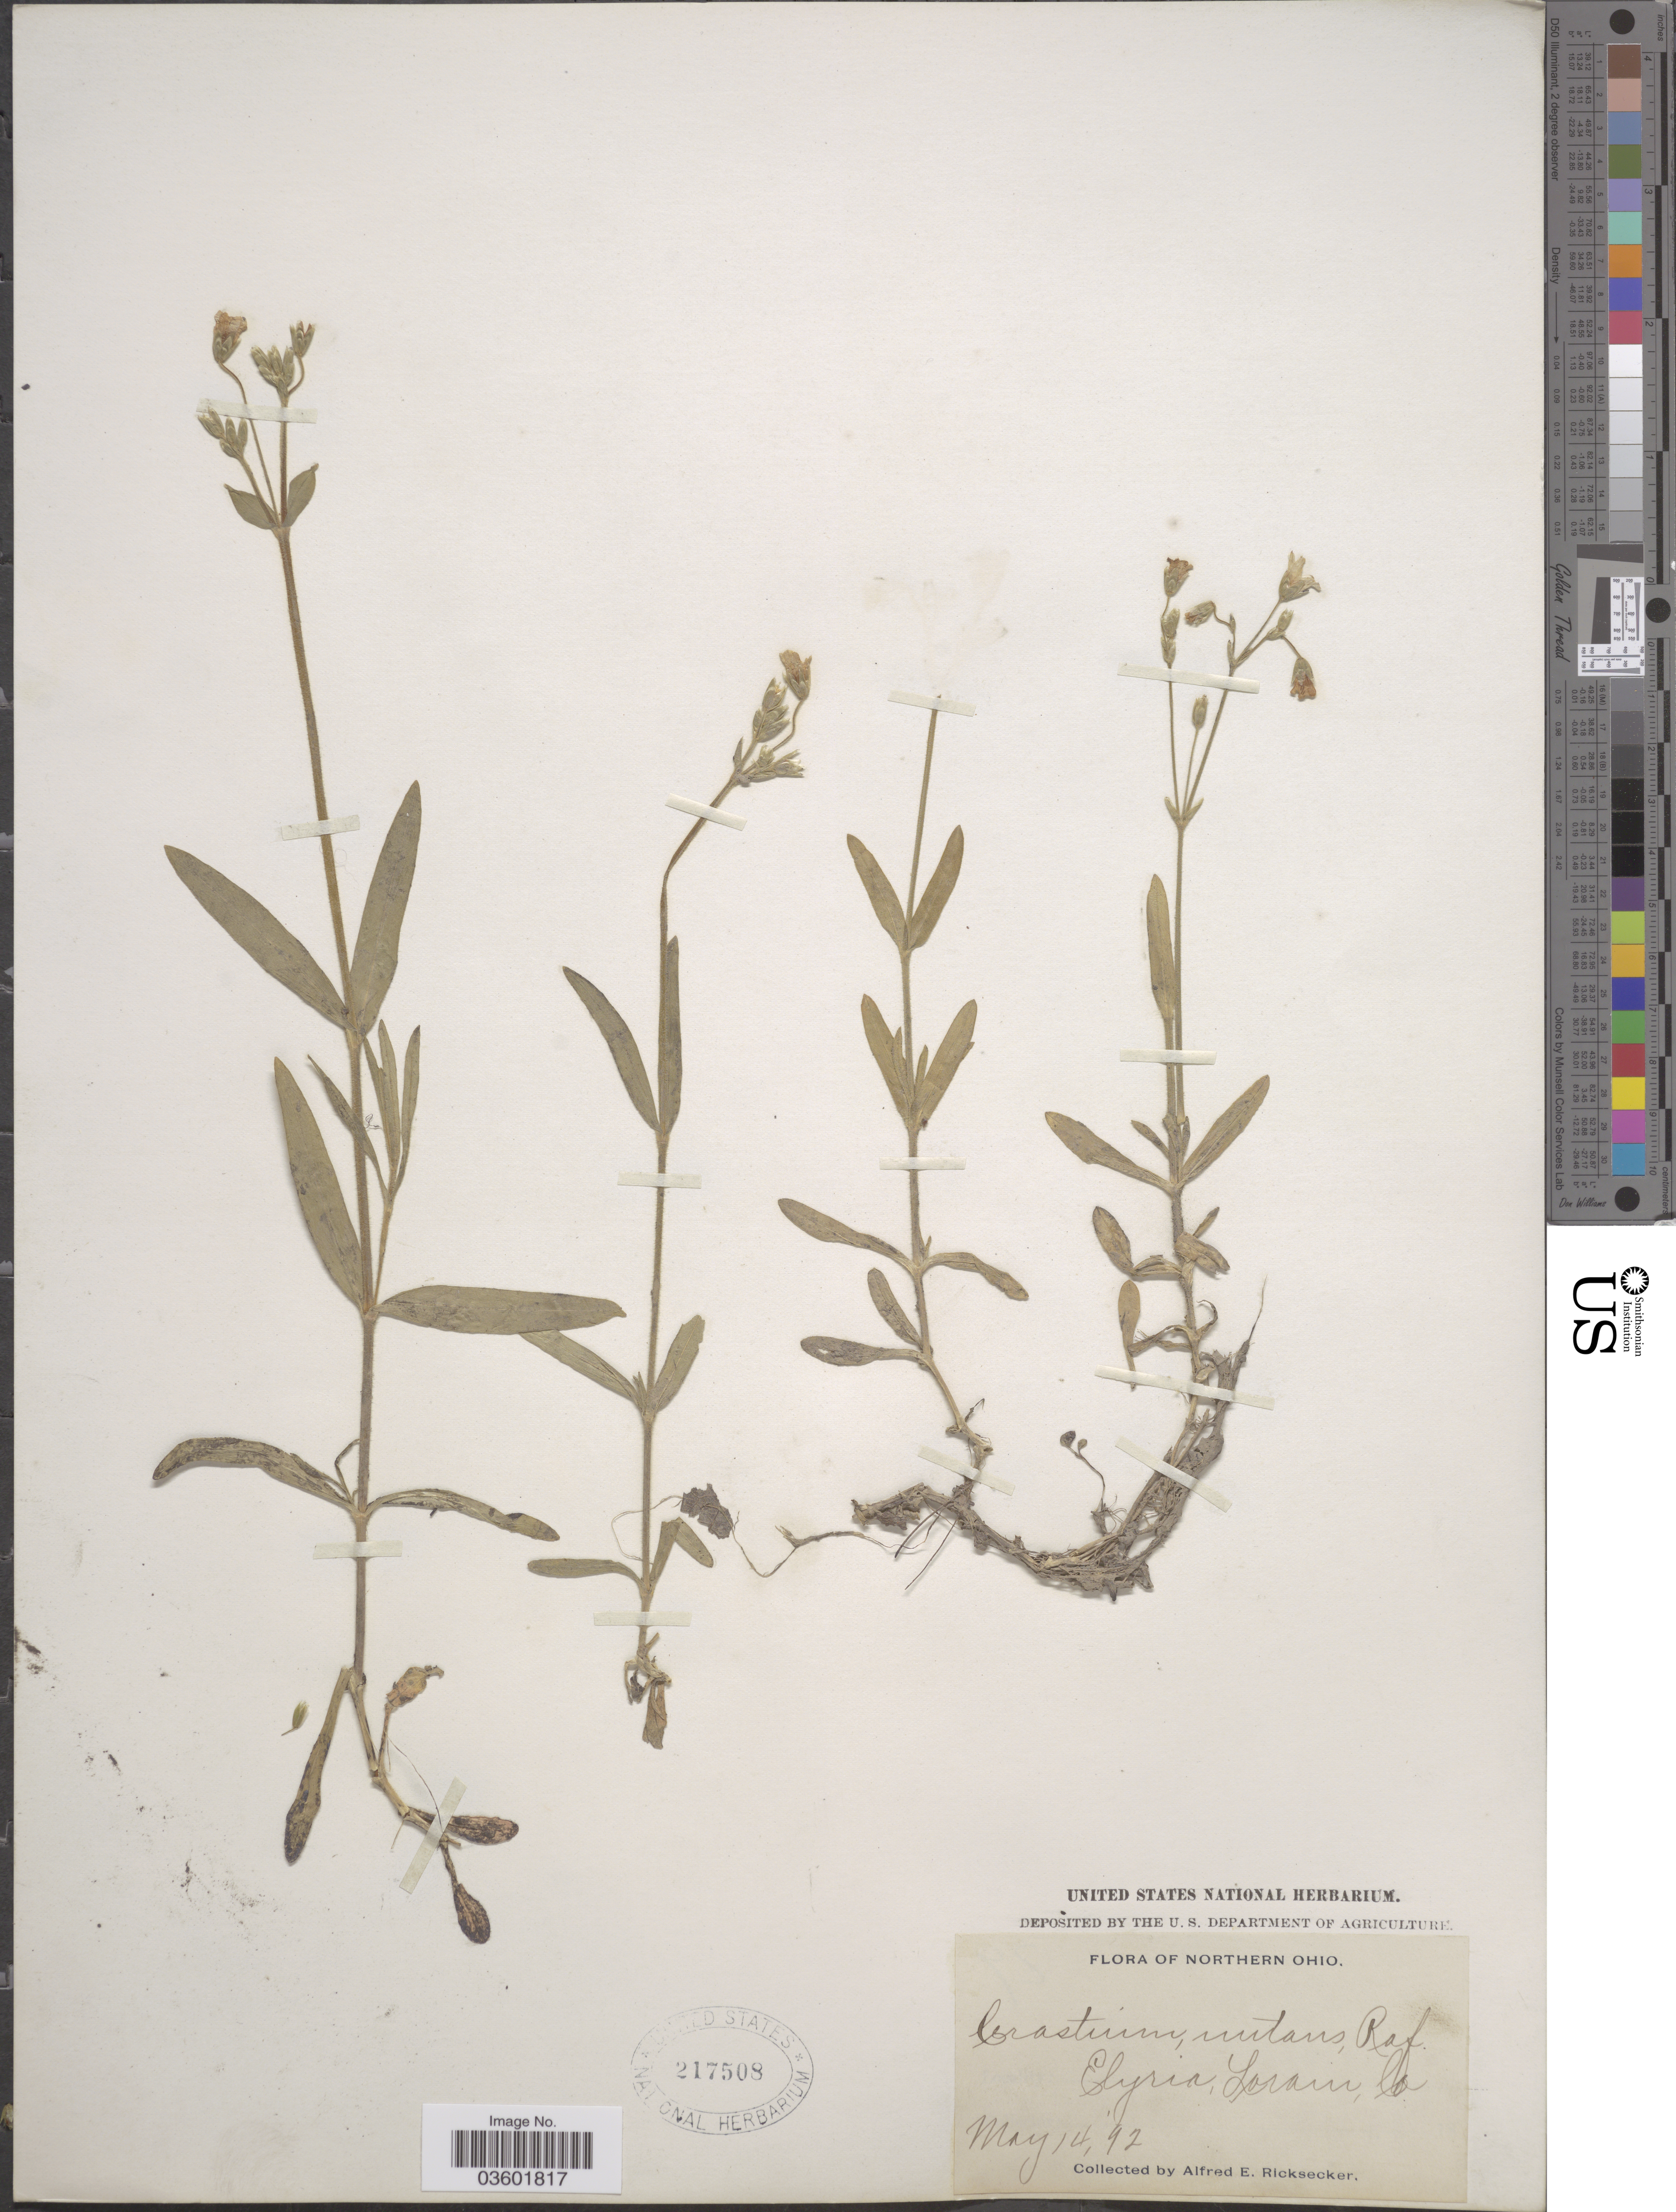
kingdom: Plantae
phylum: Tracheophyta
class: Magnoliopsida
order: Caryophyllales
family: Caryophyllaceae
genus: Cerastium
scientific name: Cerastium longipedunculatum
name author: Muhl.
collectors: A. E. Ricksecker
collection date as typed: Transcribed d/m/y: 14/5/92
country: United States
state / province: Ohio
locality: Northern Ohio. Elyra, Lorain Co.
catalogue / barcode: US 217508